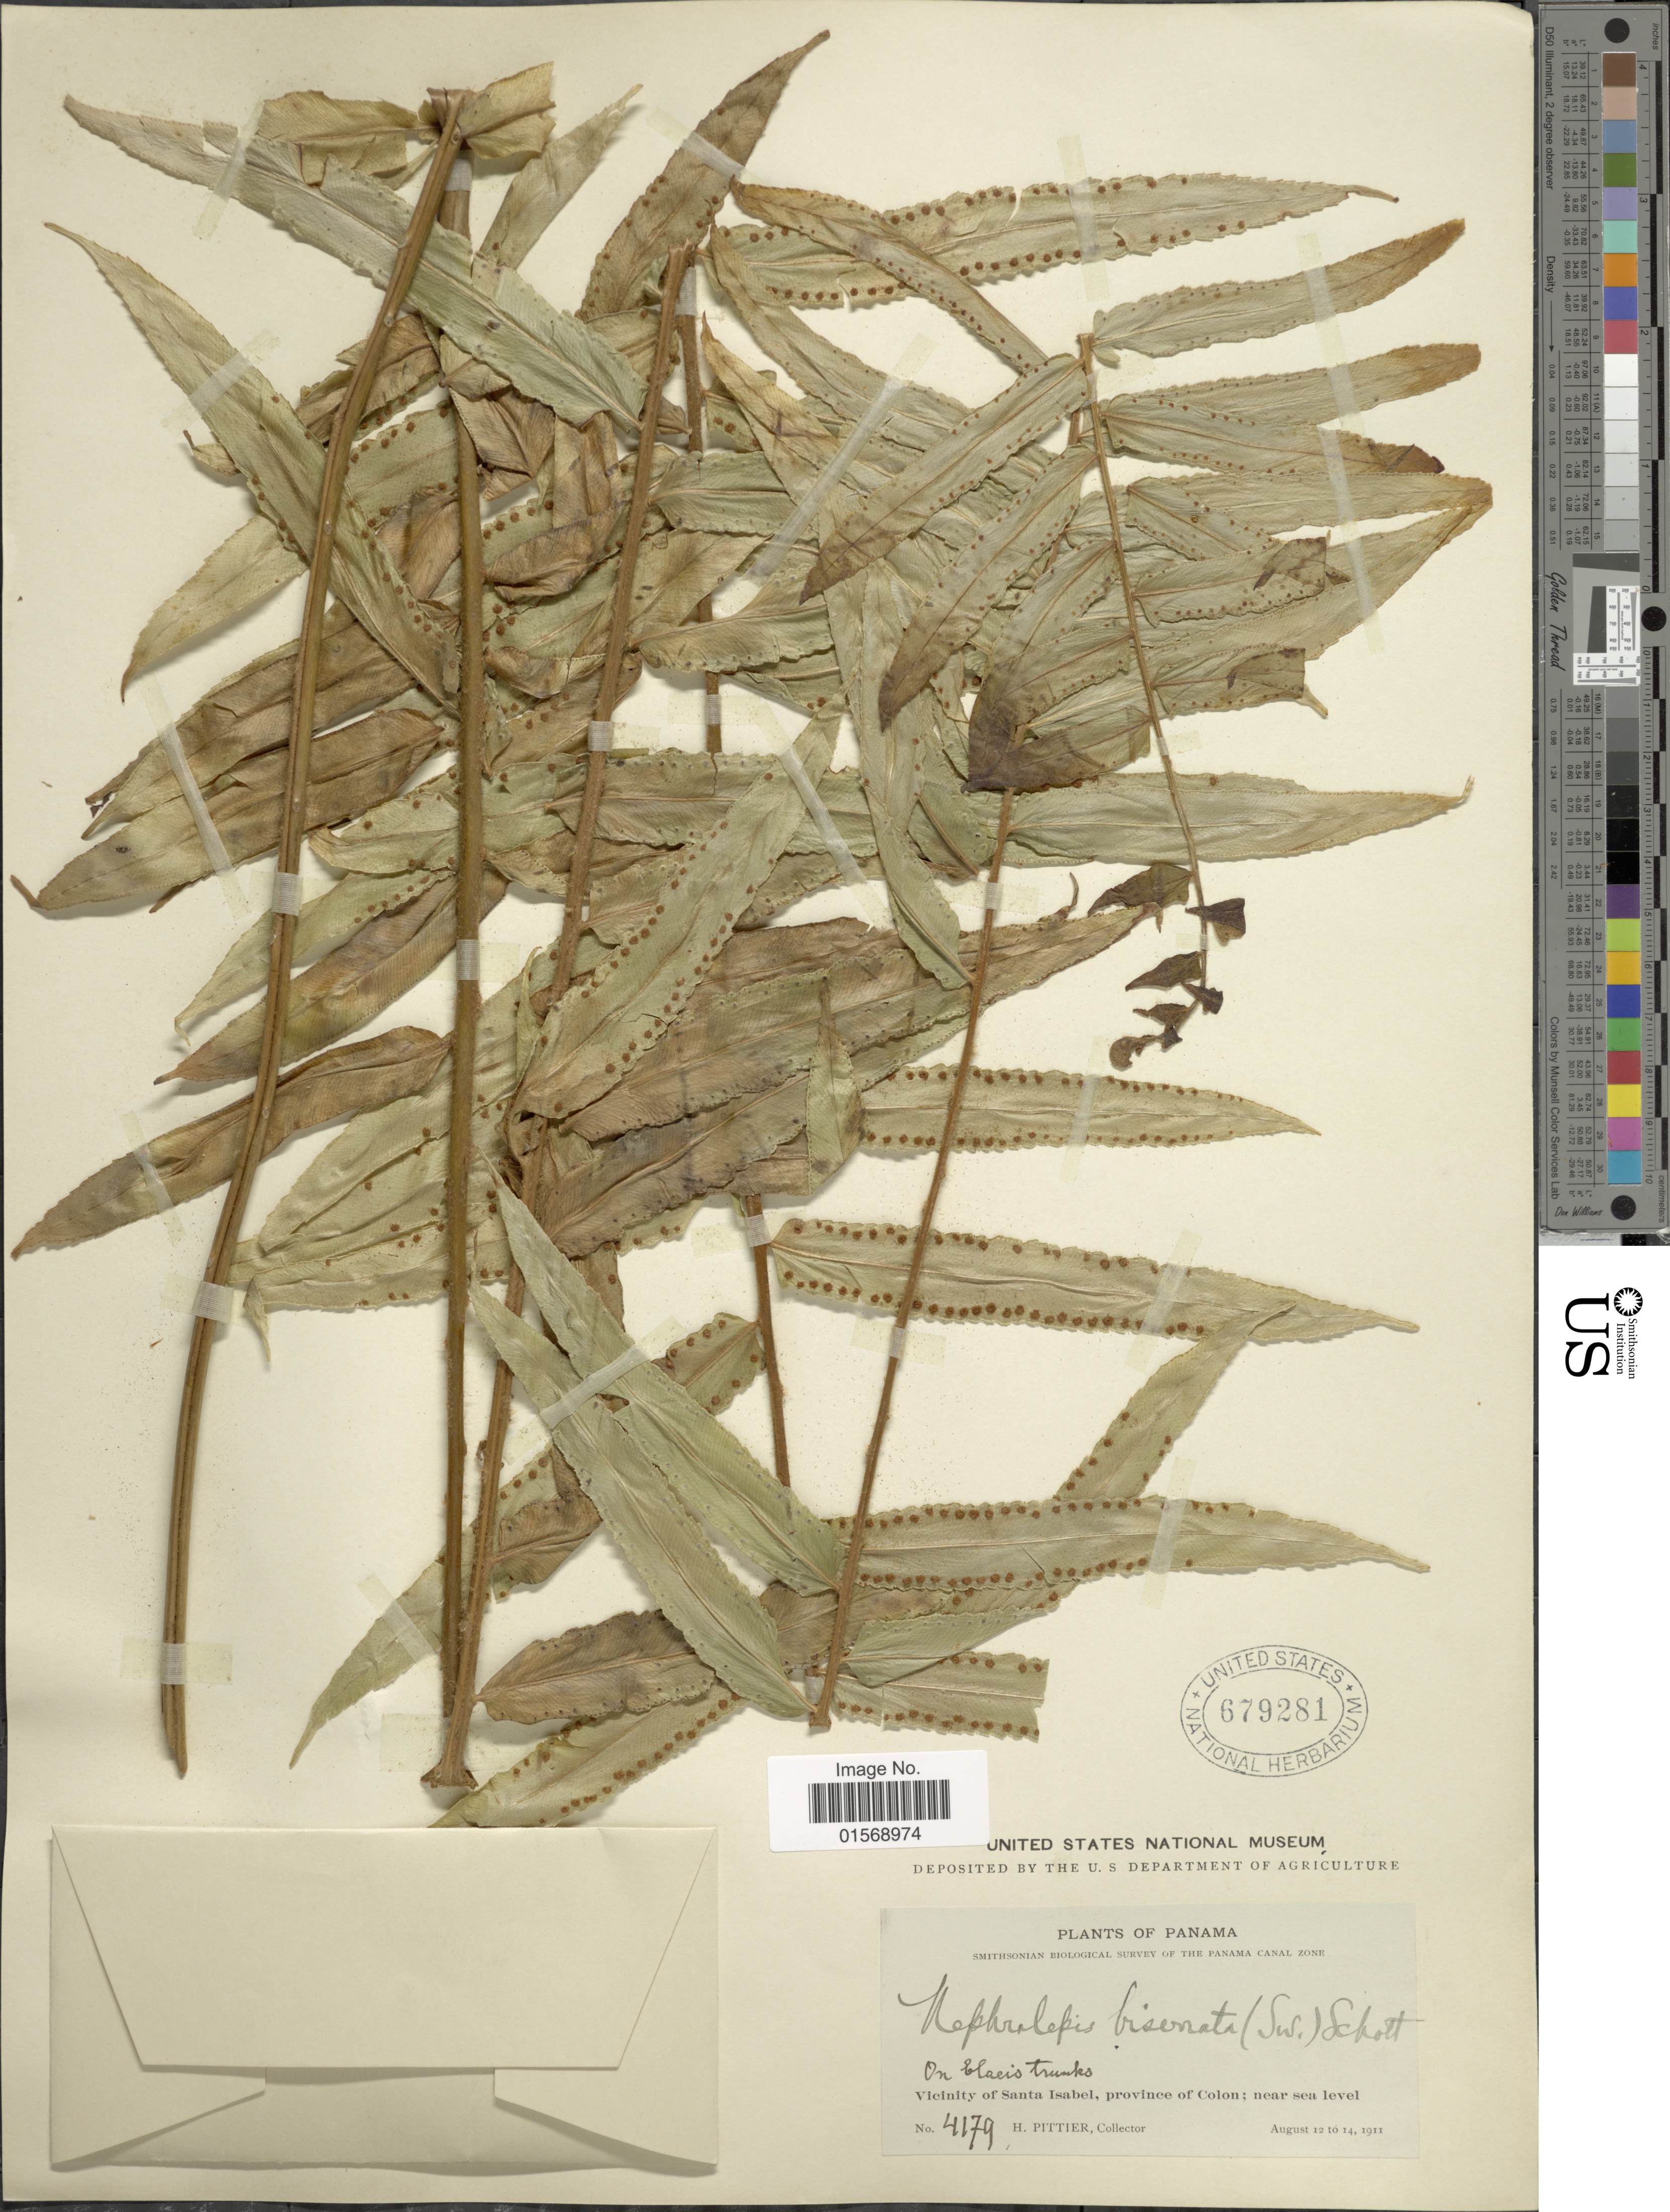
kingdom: Plantae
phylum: Tracheophyta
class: Polypodiopsida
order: Polypodiales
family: Nephrolepidaceae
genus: Nephrolepis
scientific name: Nephrolepis biserrata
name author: (Sw.) Schott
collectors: H. F. Pittier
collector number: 4179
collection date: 1911-08-12/1911-08-14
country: Panama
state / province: Colón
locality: Panama, Vicinity of Santa Isabel, province of Colon.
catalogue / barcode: US 679281